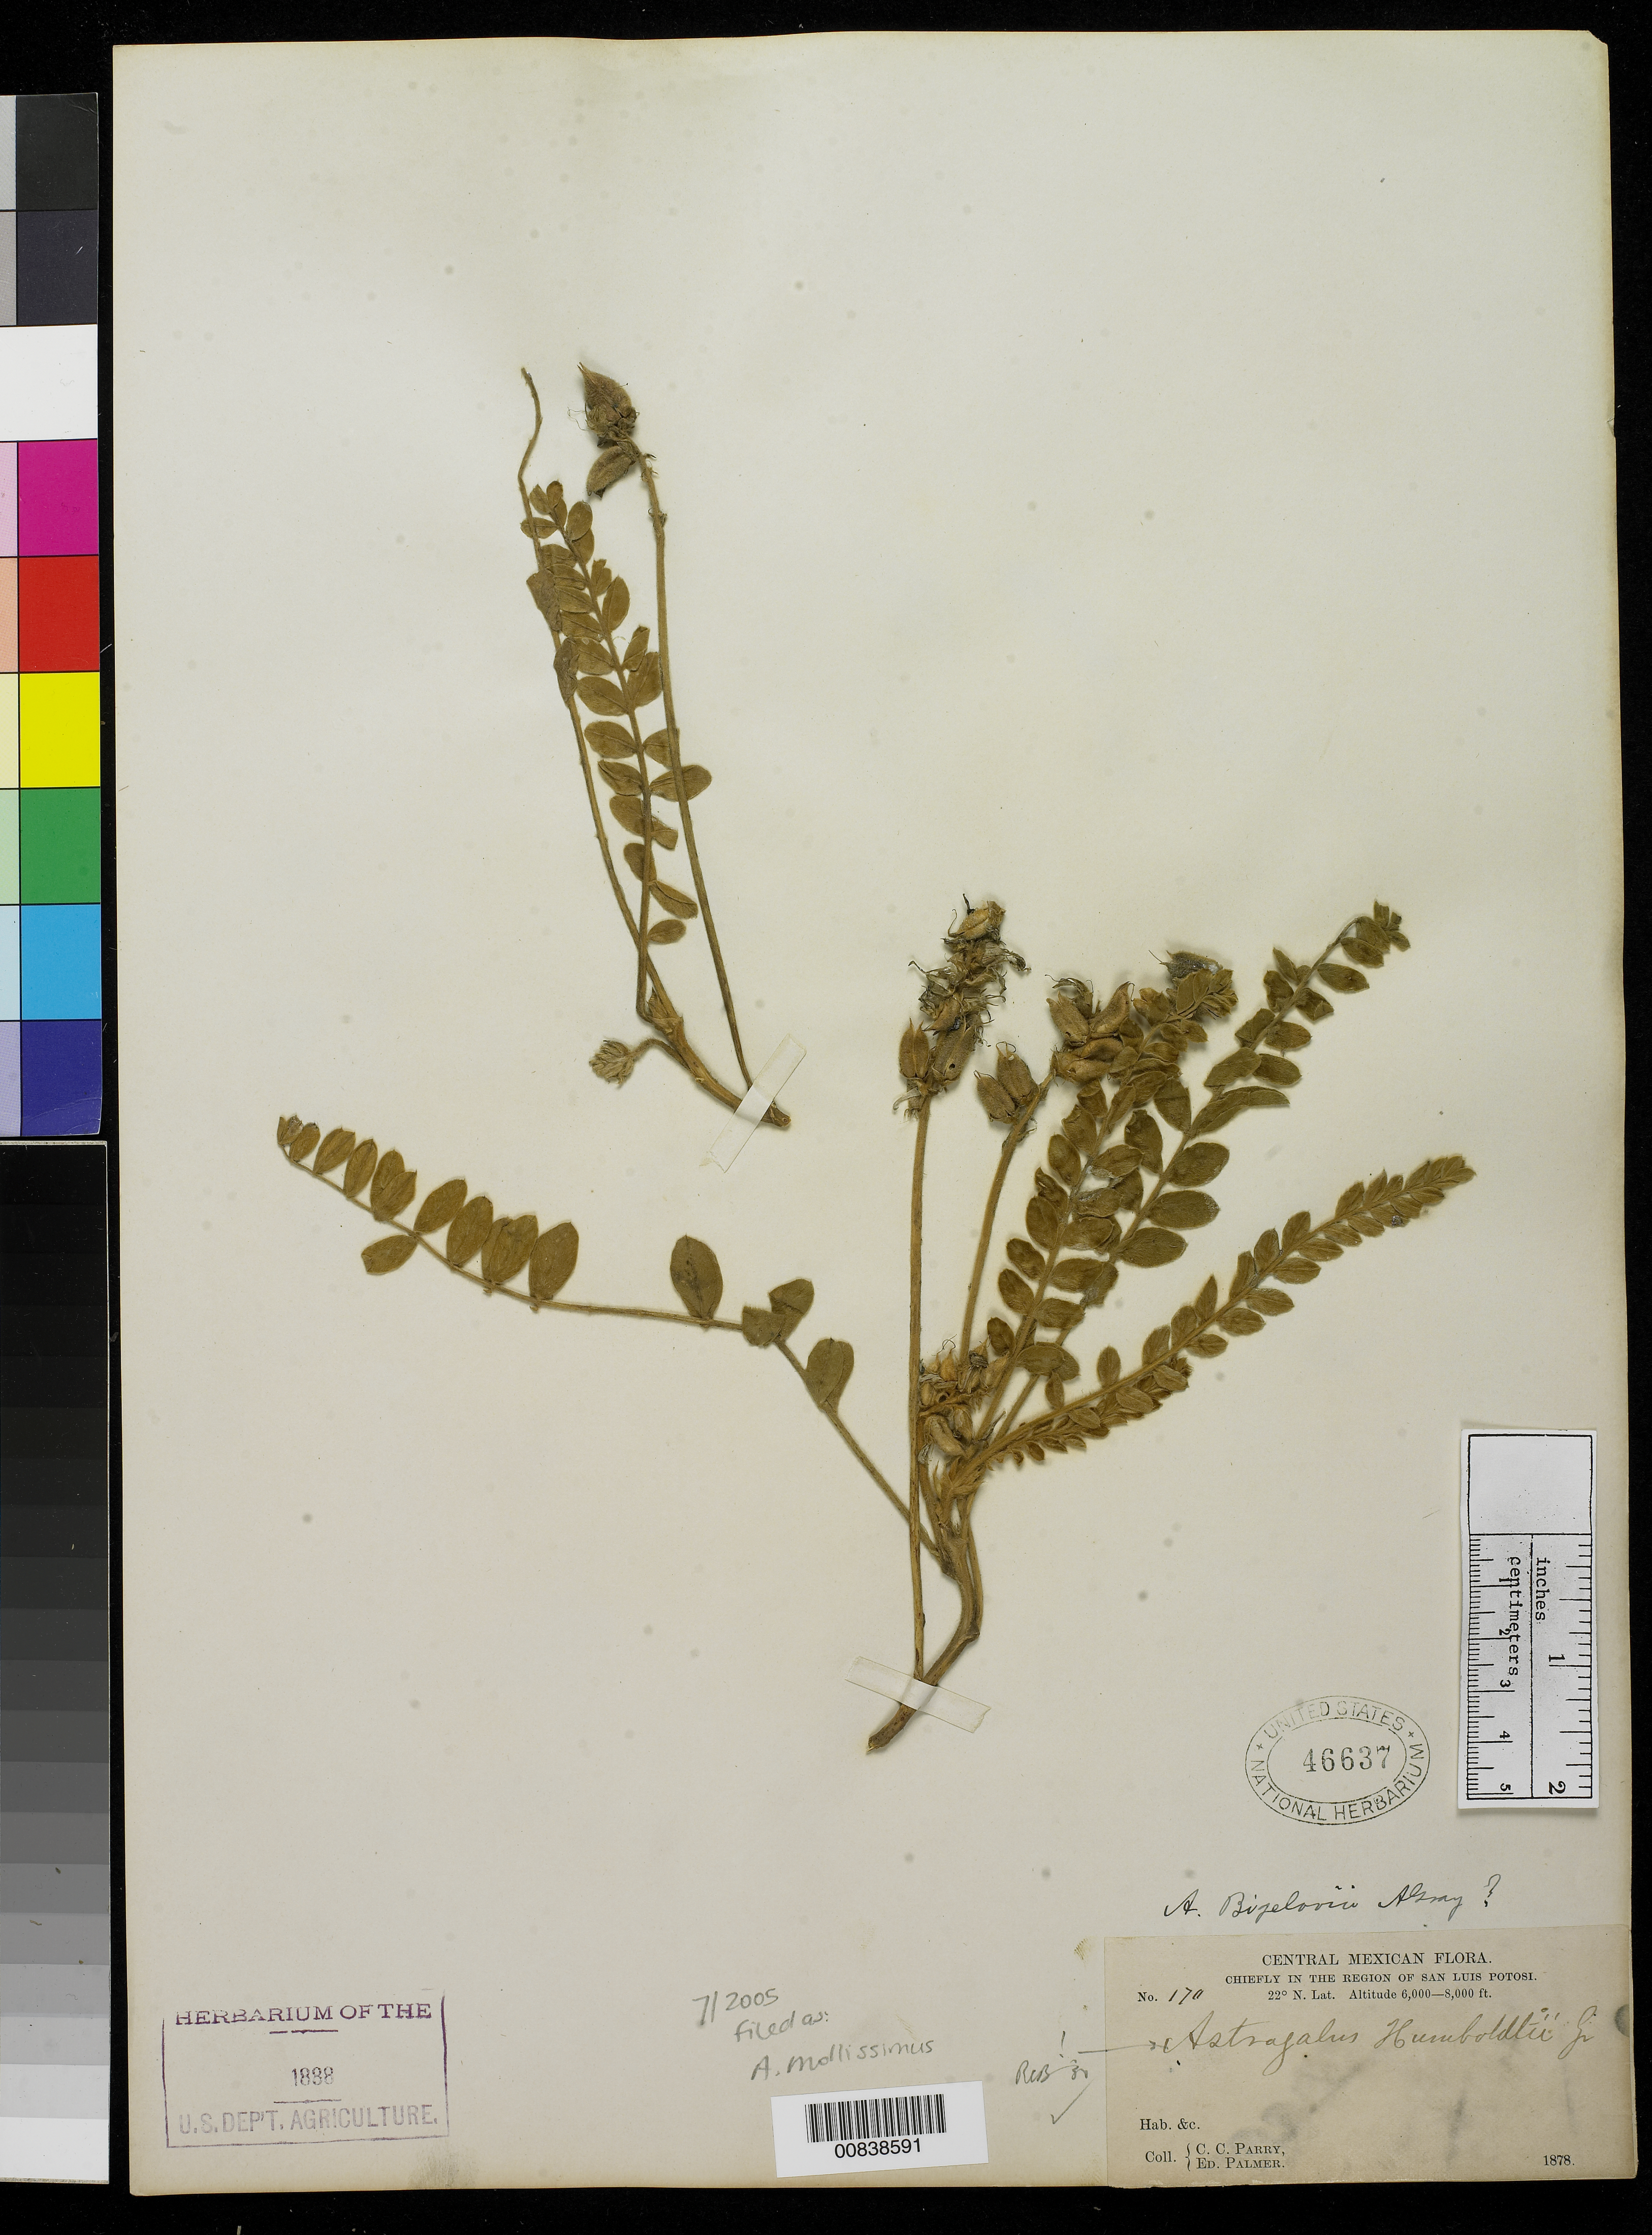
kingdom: Plantae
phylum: Tracheophyta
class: Magnoliopsida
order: Fabales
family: Fabaceae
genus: Astragalus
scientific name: Astragalus mollissimus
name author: Torr.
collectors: C. C. Parry & E. Palmer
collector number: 170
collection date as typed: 1878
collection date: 1878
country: Mexico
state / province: San Luis Potosí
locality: Chiefly in the region of San Luis Potosí.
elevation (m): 1829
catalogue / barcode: US 46637